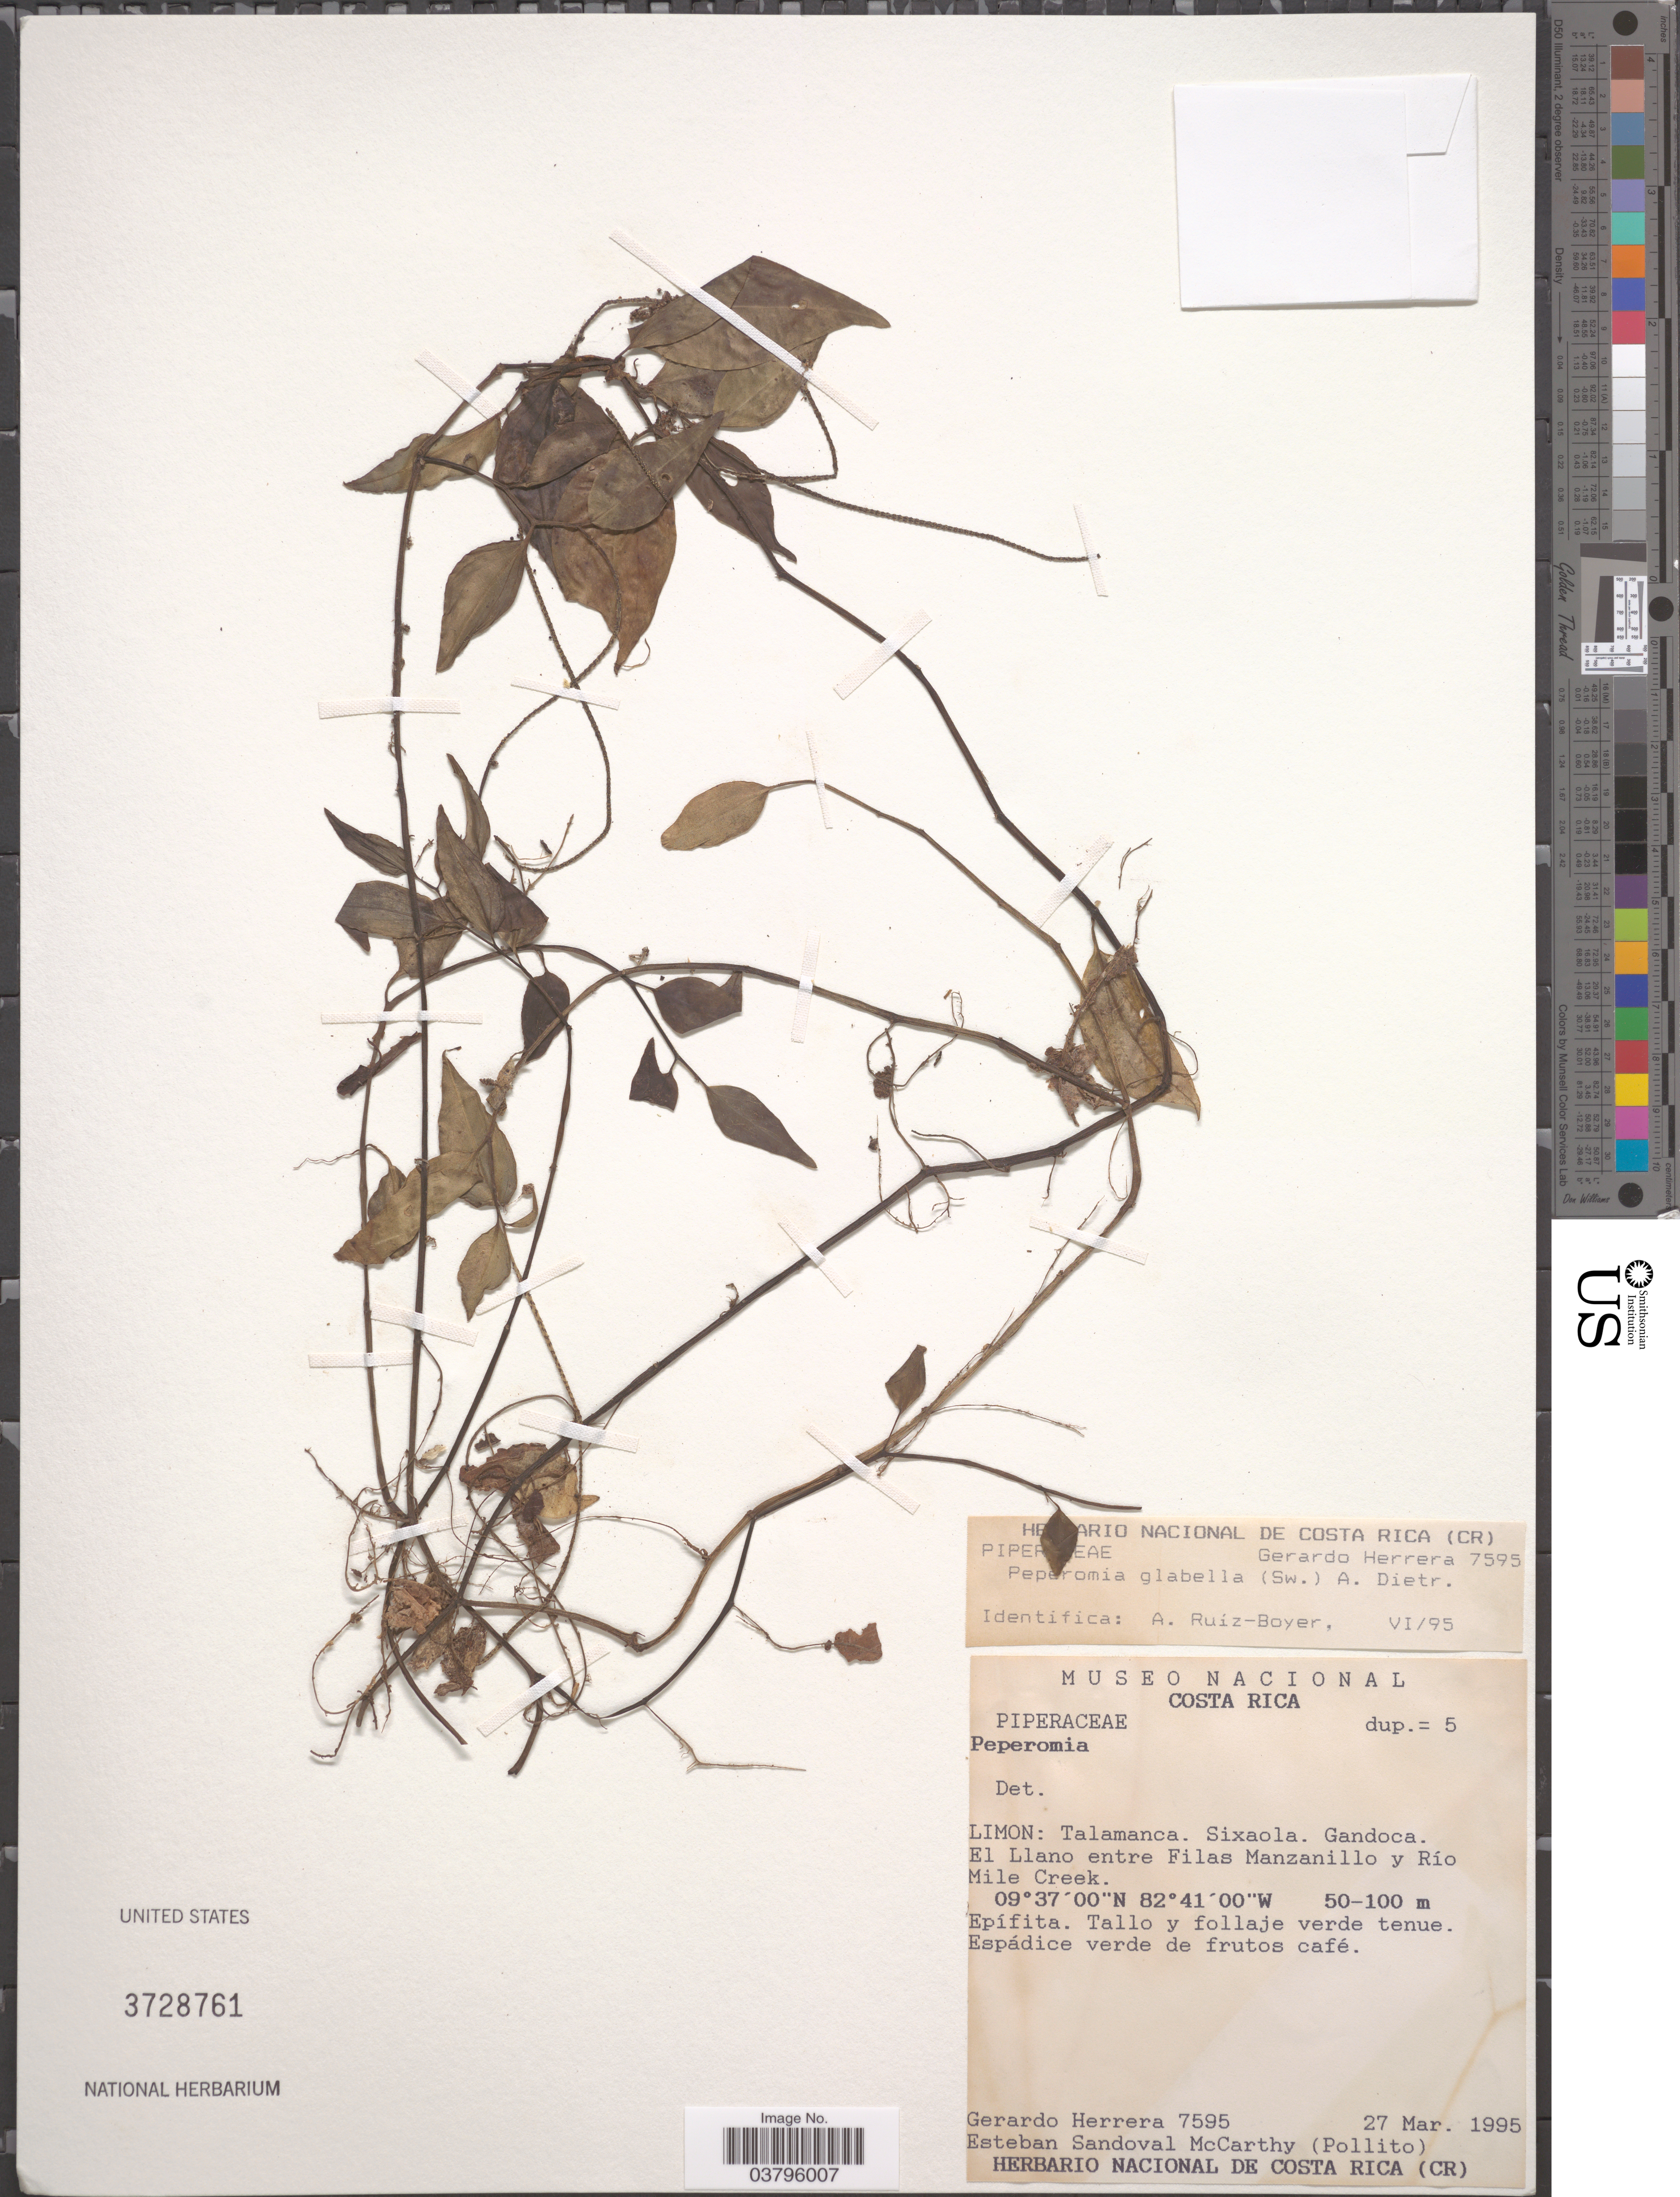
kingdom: Plantae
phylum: Tracheophyta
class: Magnoliopsida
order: Piperales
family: Piperaceae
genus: Peperomia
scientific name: Peperomia glabella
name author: (Sw.) A. Dietr.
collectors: G. Herrera & E. McCarthy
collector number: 7595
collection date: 1995-03-27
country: Costa Rica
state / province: Limón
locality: Talamanca. Sixaola. Gandoca. El Llano entre Filas Manzanillo y Río Mile Creek.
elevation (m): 50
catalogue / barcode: US 3728761